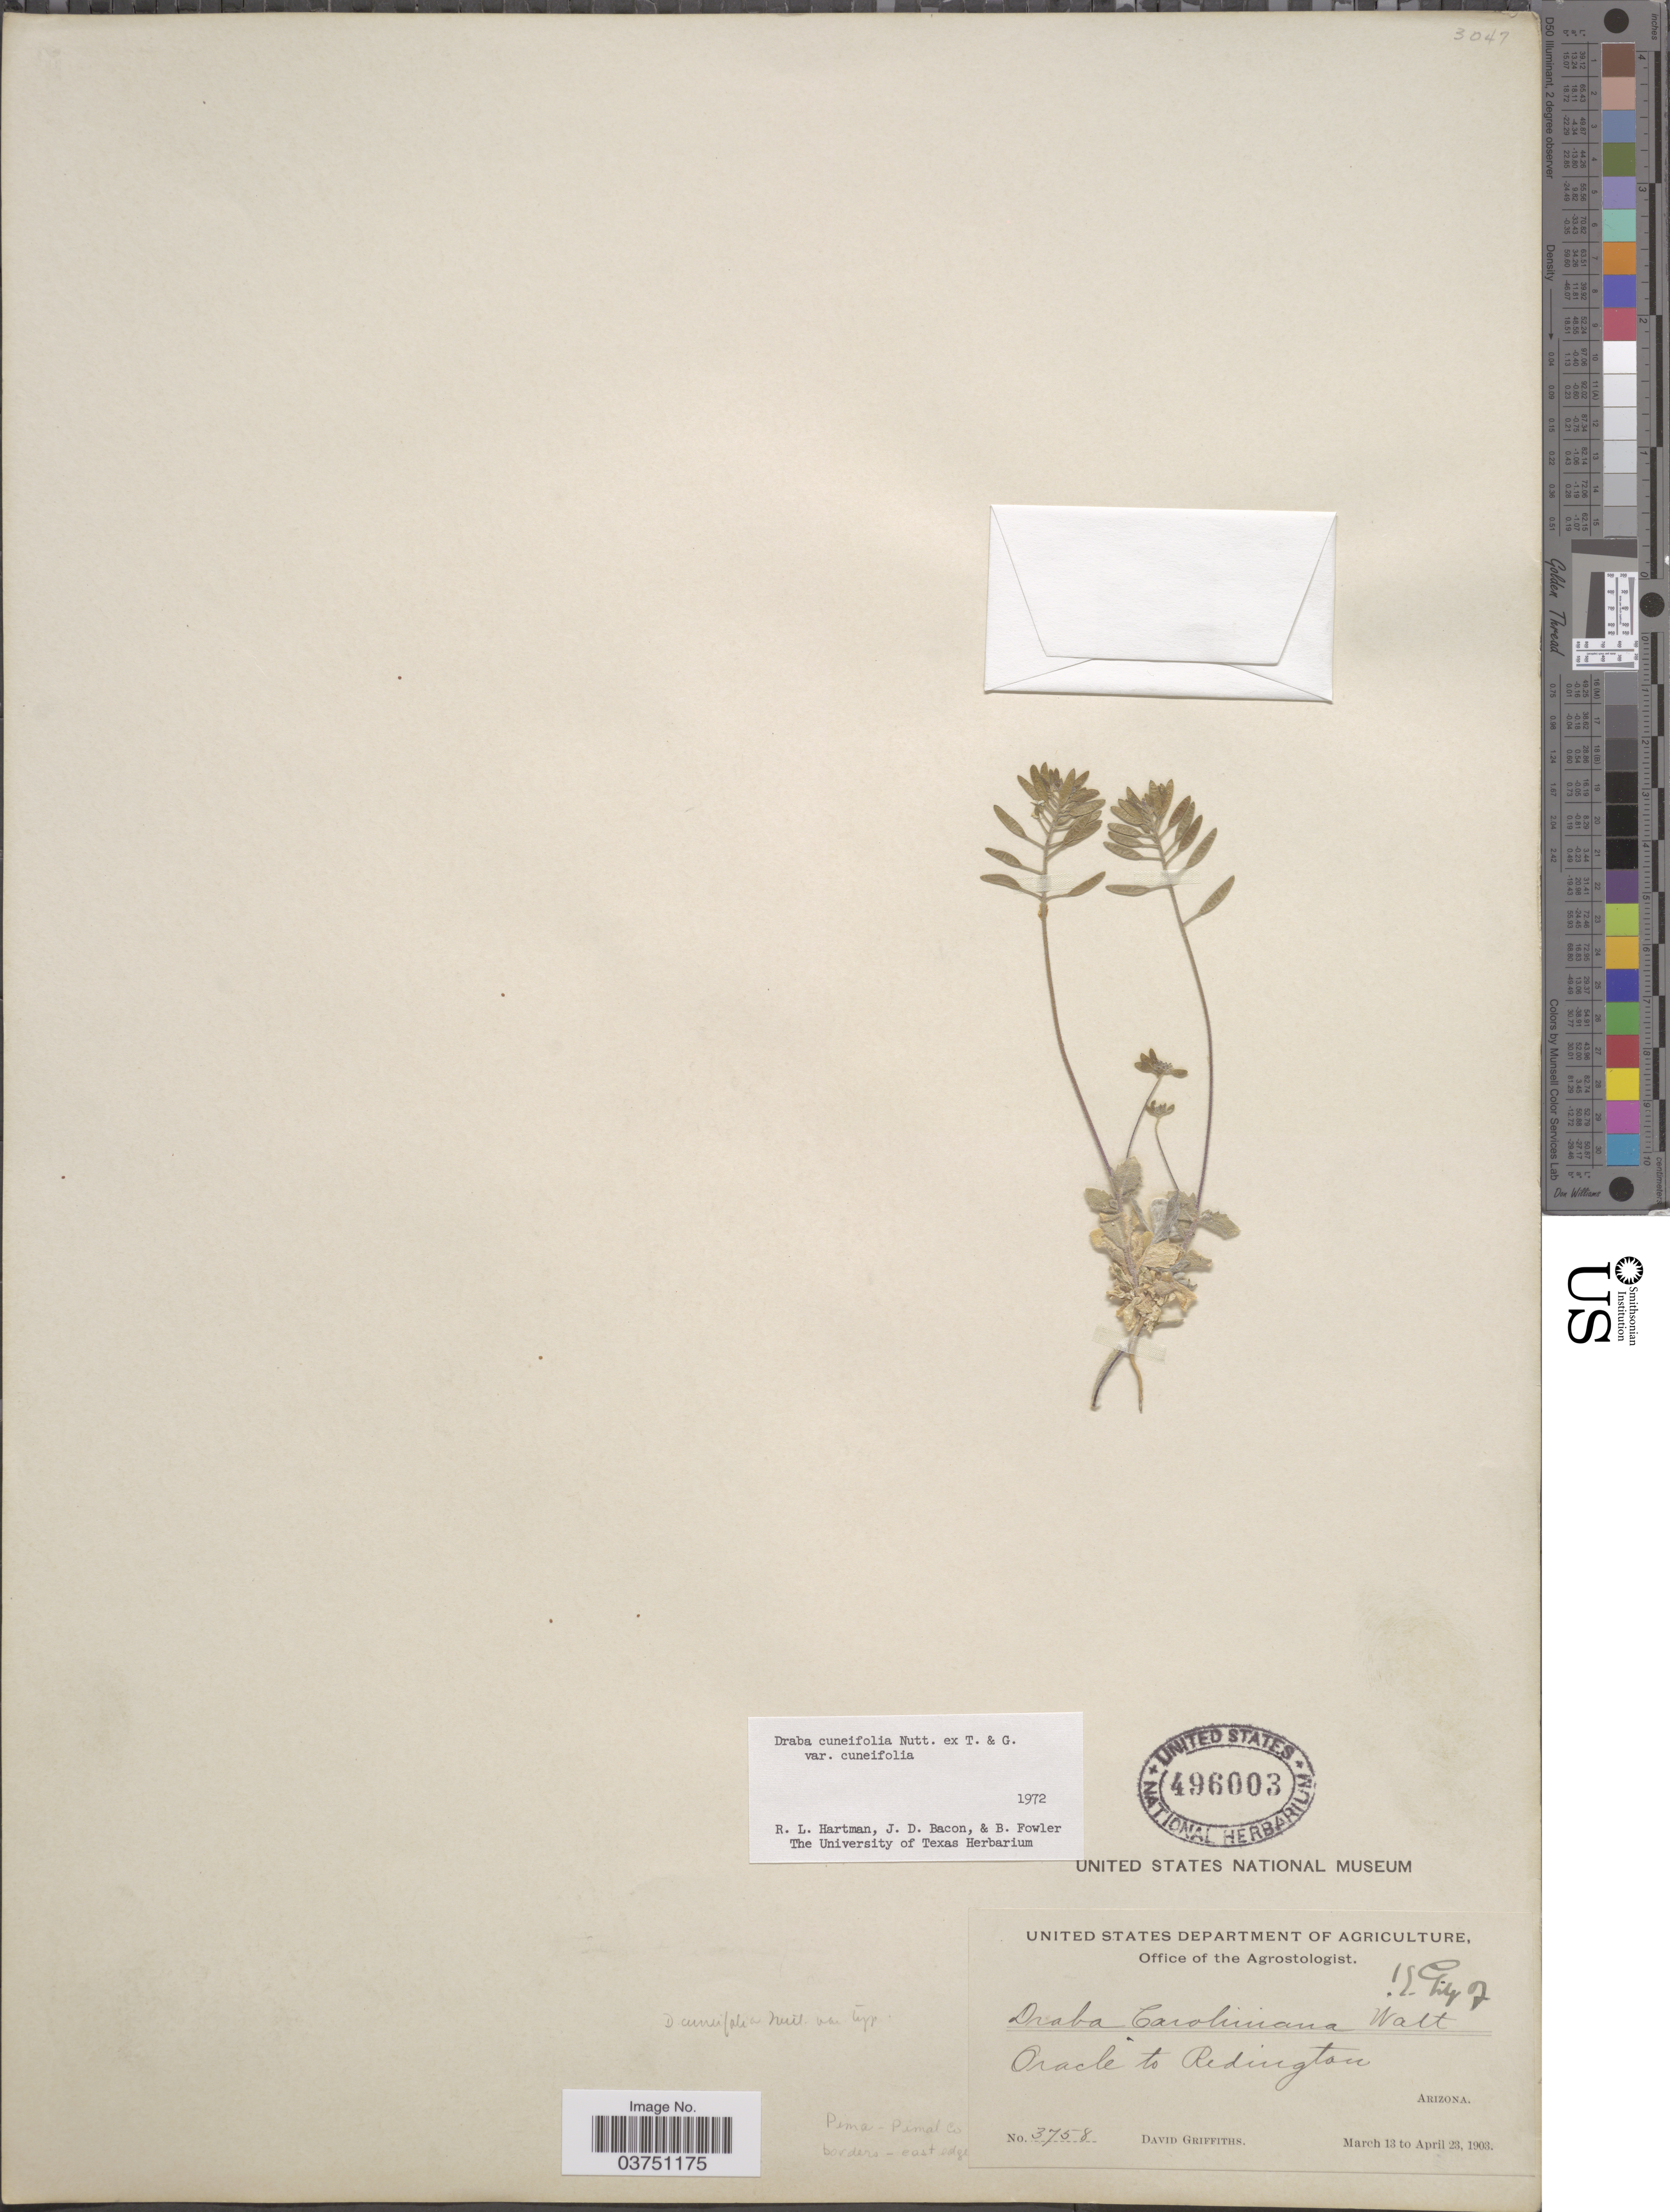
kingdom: Plantae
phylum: Tracheophyta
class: Magnoliopsida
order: Brassicales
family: Brassicaceae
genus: Draba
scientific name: Draba cuneifolia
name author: Nutt.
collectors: D. Griffiths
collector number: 3758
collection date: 1903-03-13/1903-04-23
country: United States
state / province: Arizona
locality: Oracle to Redington. Pima - Pimal Co borders - east edge.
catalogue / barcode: US 496003